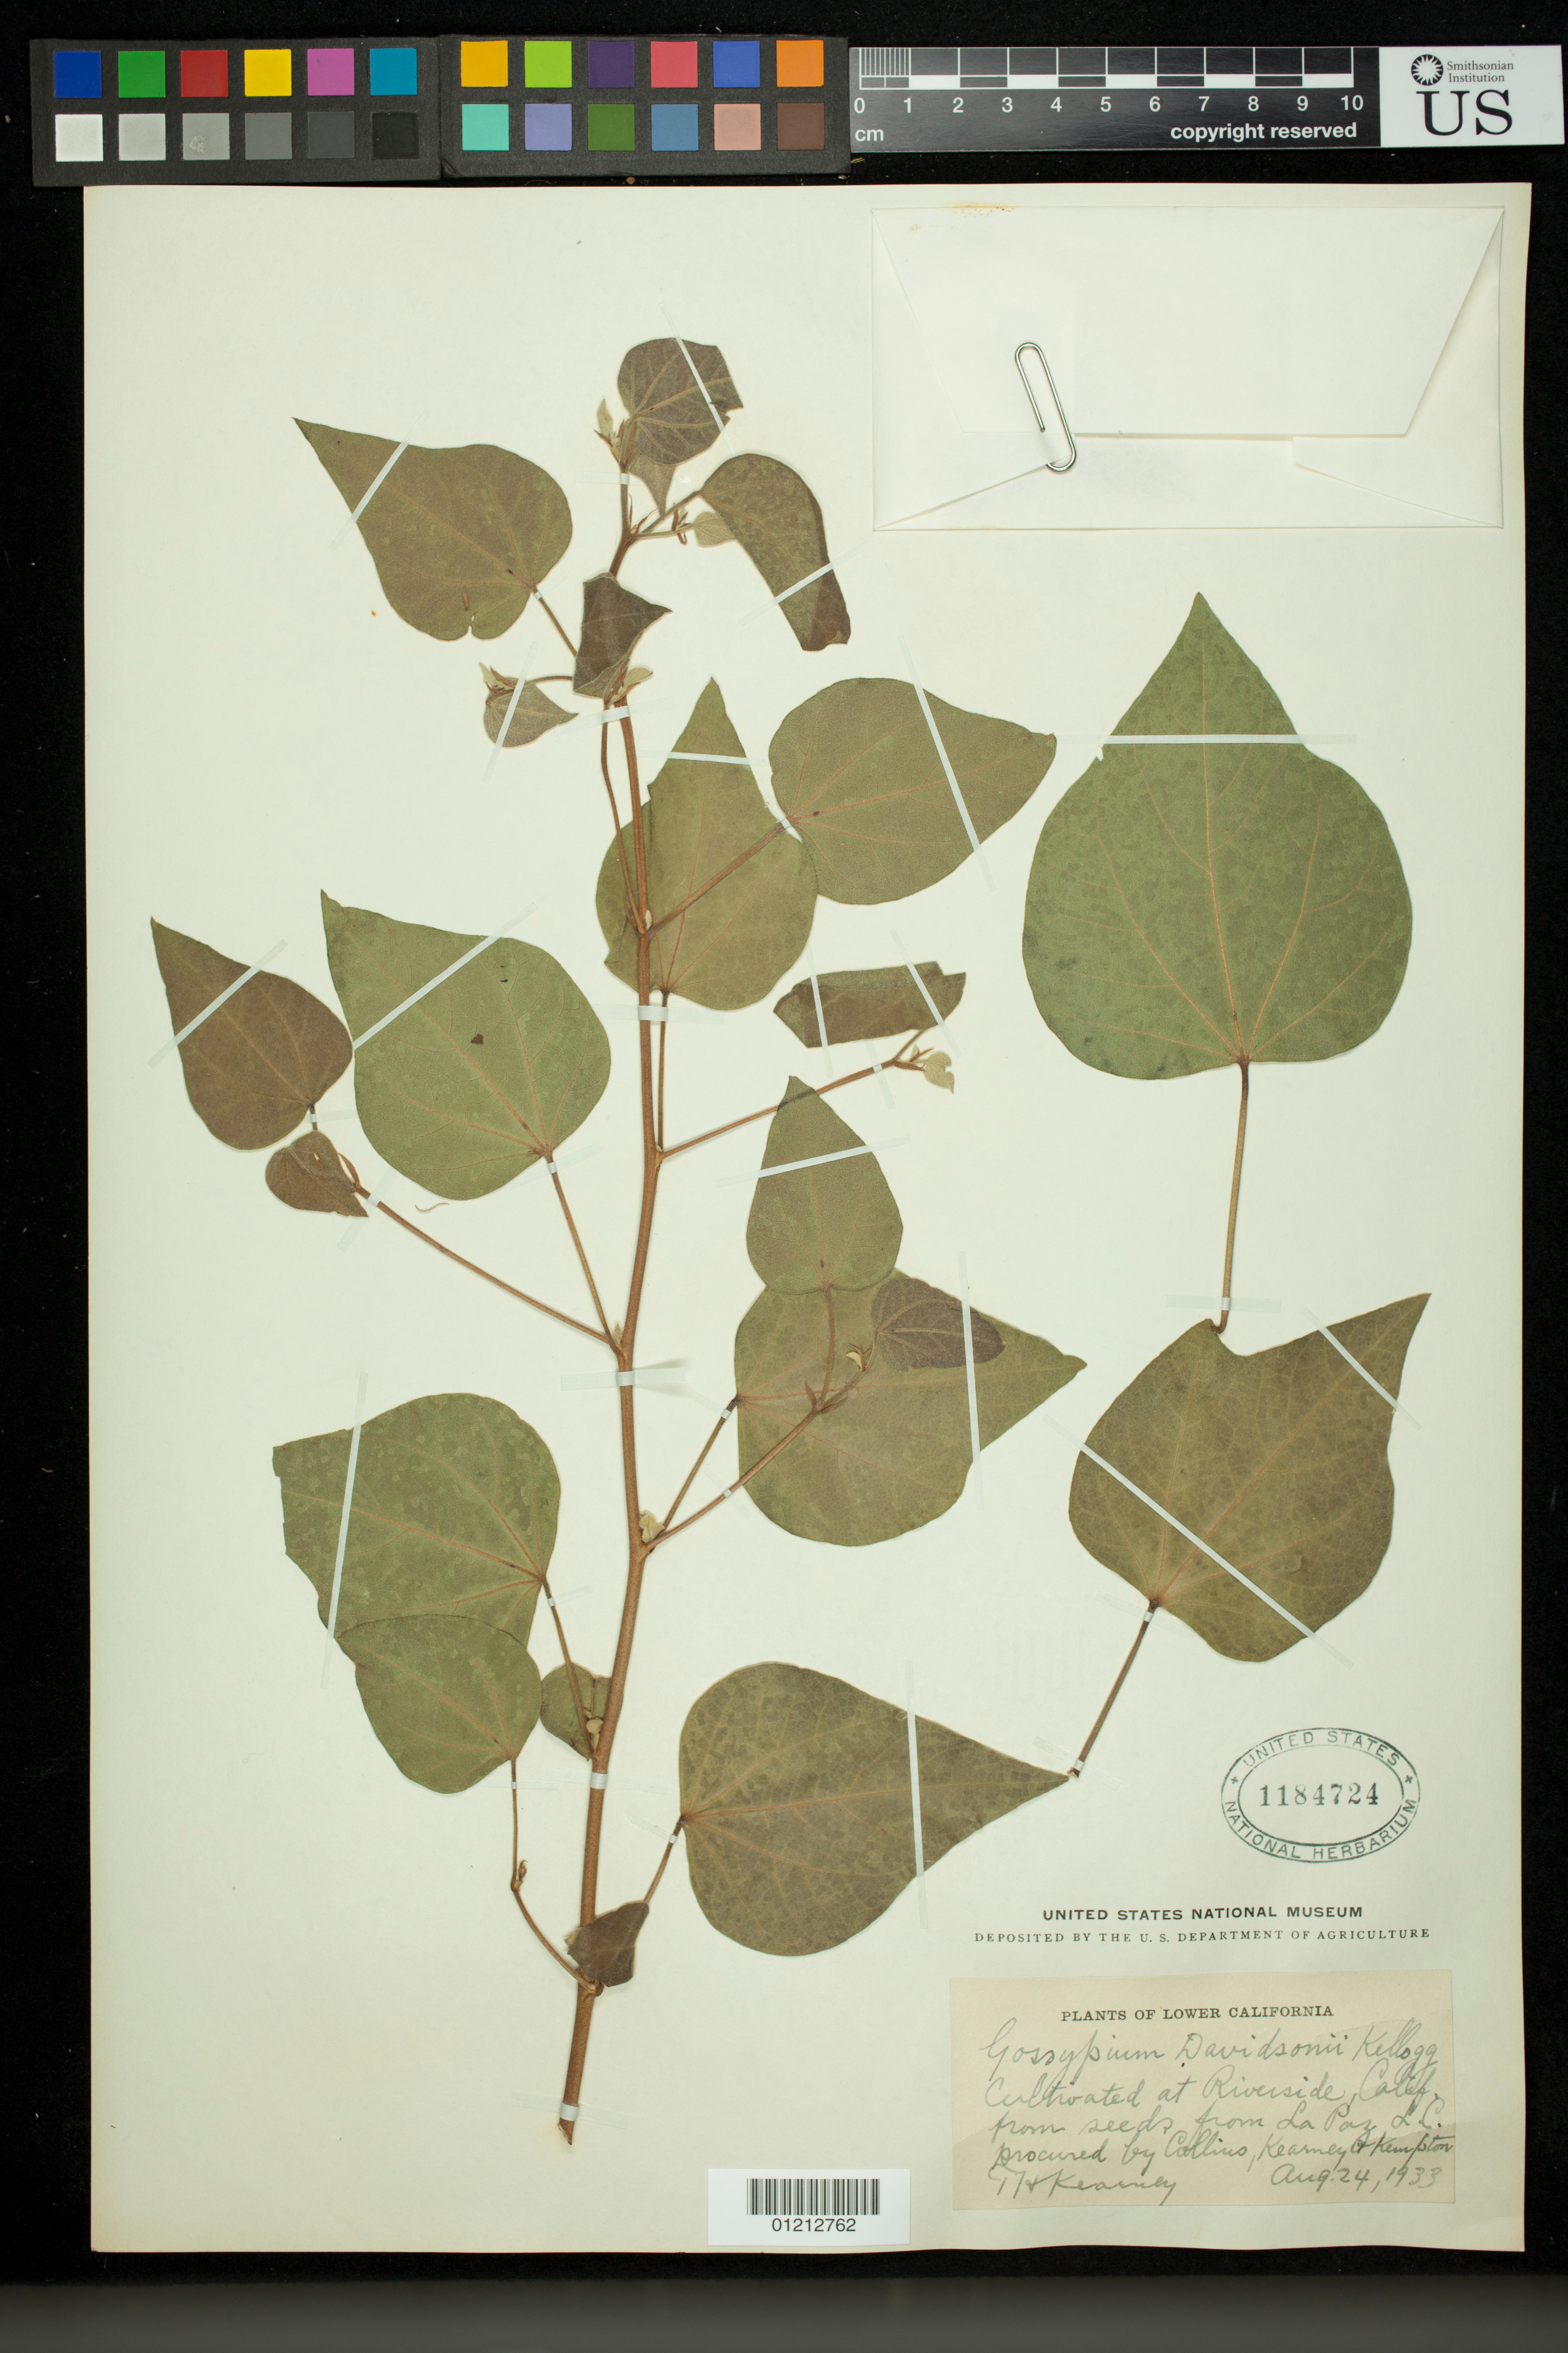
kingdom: Plantae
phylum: Tracheophyta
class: Magnoliopsida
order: Malvales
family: Malvaceae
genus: Gossypium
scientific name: Gossypium davidsonii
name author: Kellogg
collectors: T. H. Kearney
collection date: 1933-08-24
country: United States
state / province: California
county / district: Riverside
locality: Cultivated at Riverside, Calif. from seeds from La Paz, L.C.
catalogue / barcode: US 1184724